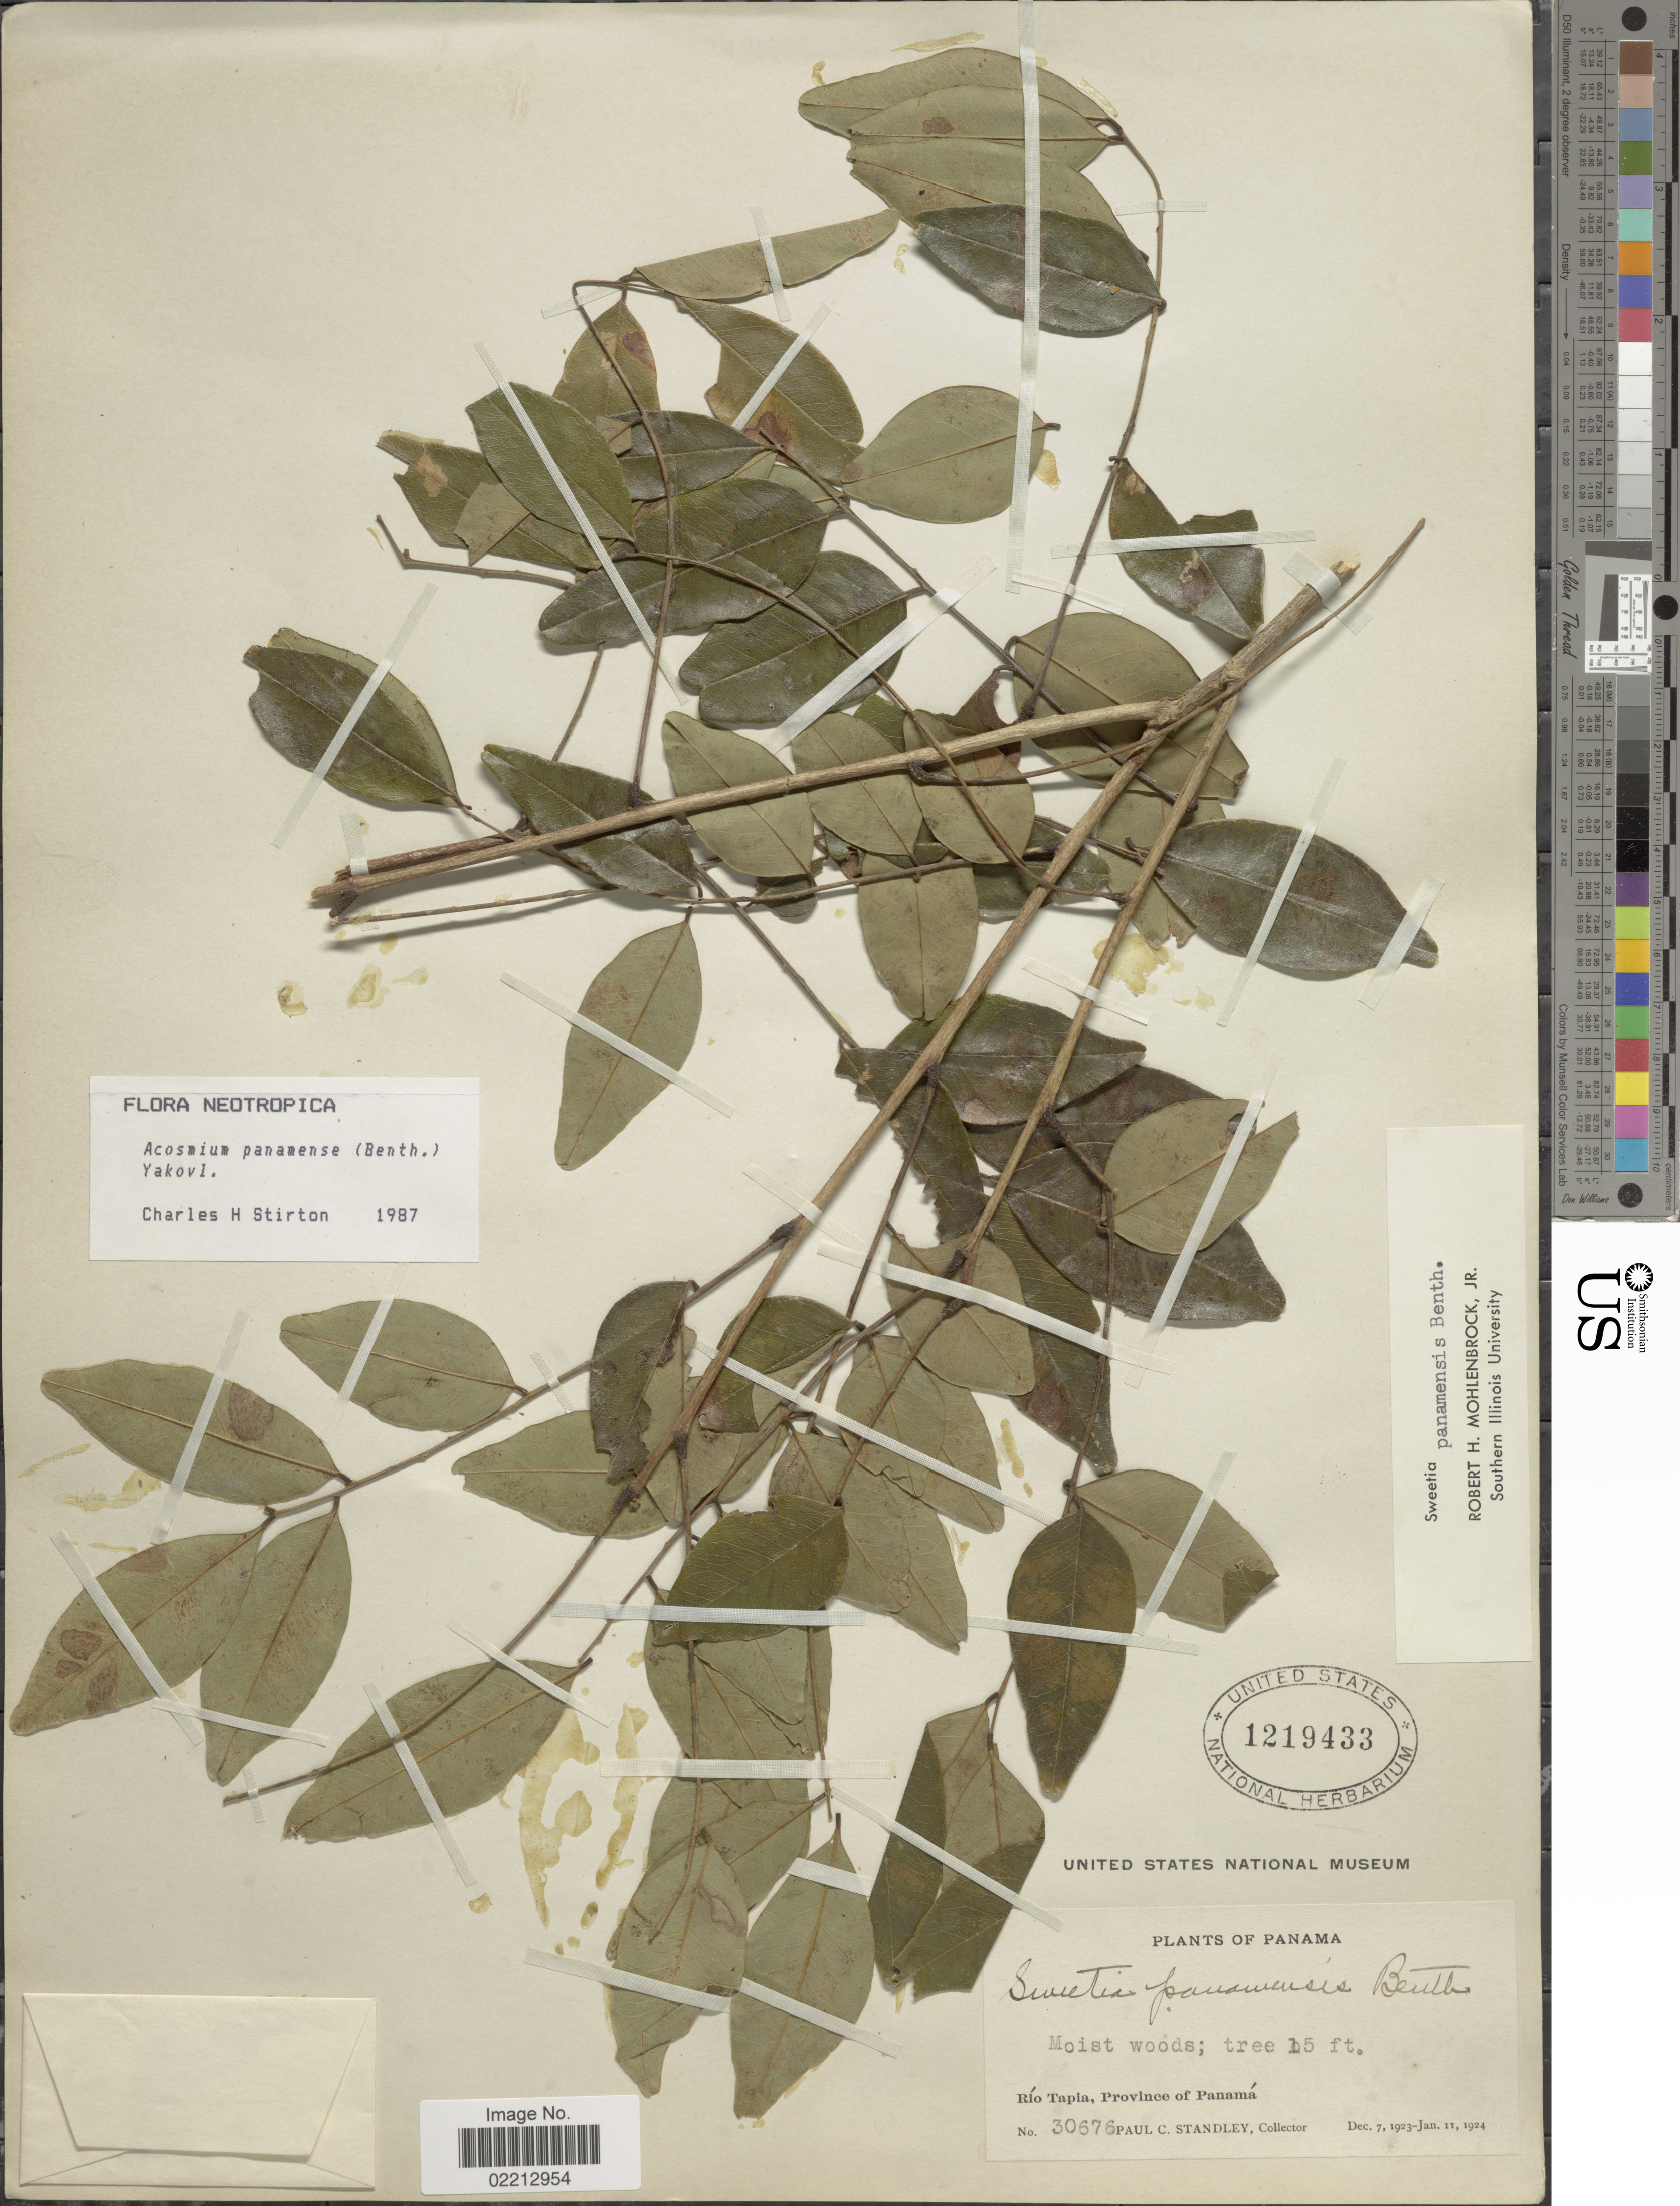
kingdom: Plantae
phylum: Tracheophyta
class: Magnoliopsida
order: Fabales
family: Fabaceae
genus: Acosmium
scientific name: Acosmium panamense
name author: (Benth.) Yakovlev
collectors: P. C. Standley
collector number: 30676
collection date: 1923-12-07/1924-01-11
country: Panama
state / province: Panamá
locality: Rio Tapia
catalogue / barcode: US 1219433